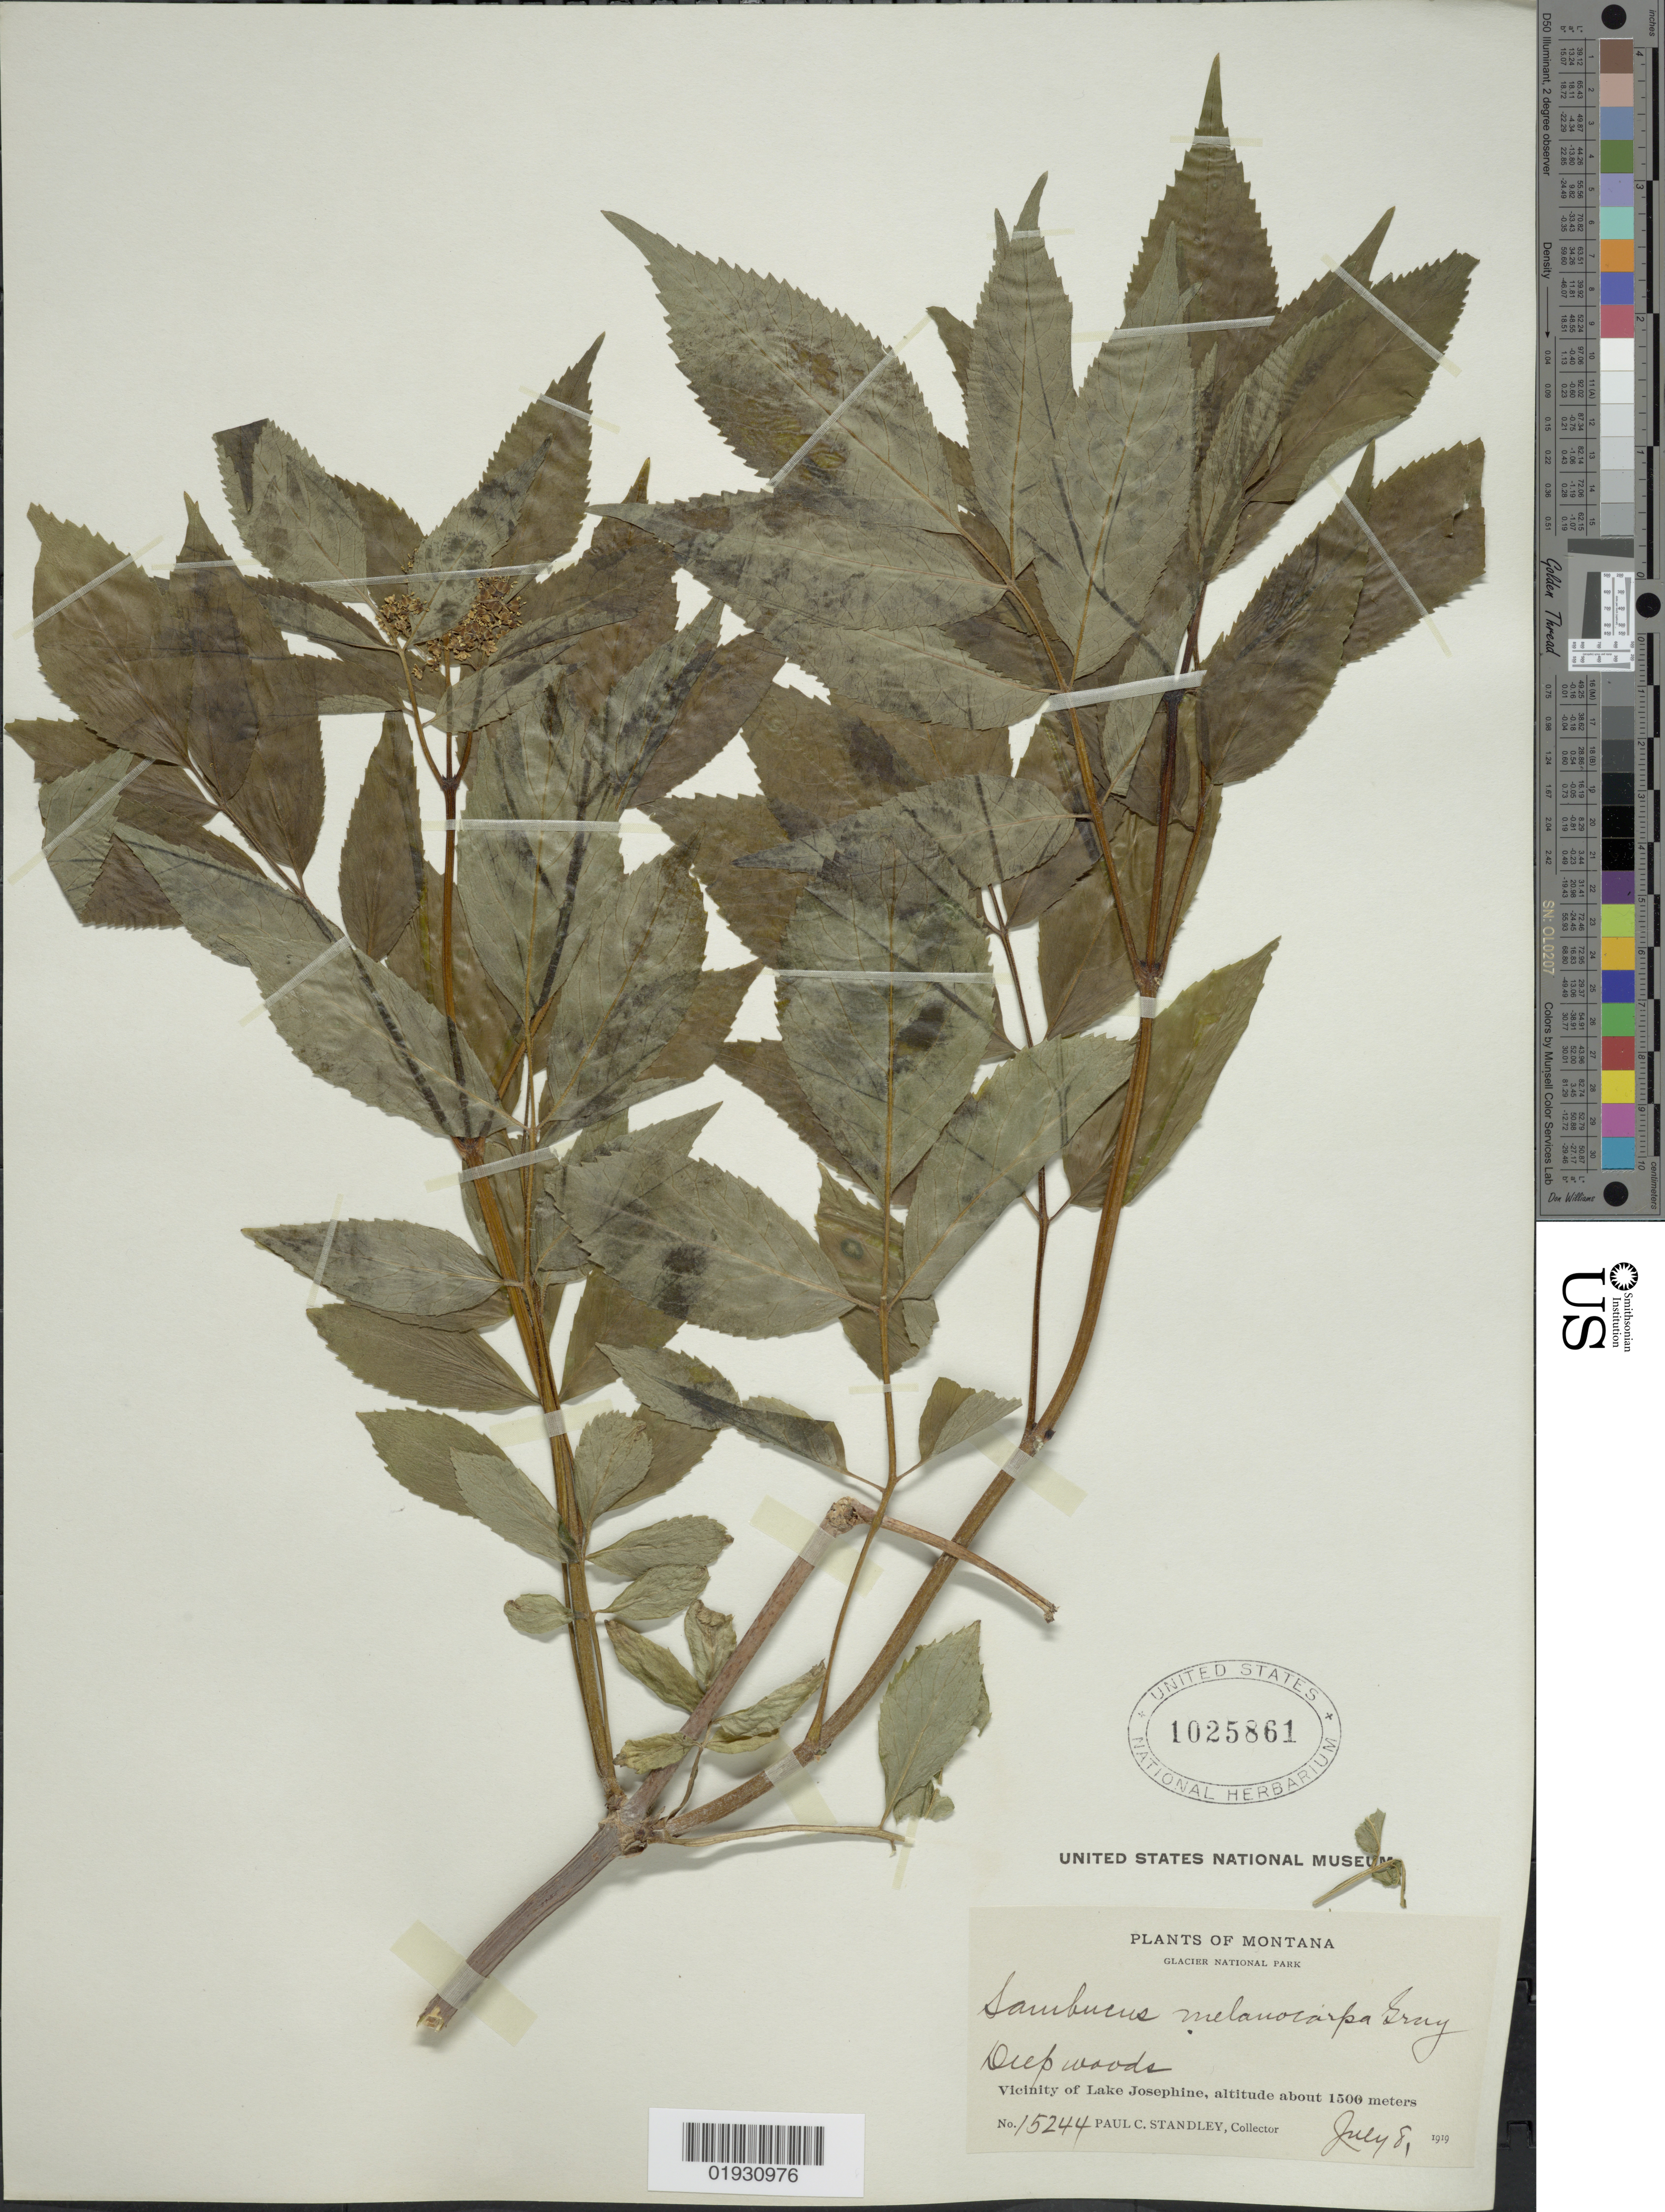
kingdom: Plantae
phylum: Tracheophyta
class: Magnoliopsida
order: Dipsacales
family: Viburnaceae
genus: Sambucus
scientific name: Sambucus melanocarpa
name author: A. Gray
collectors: P. C. Standley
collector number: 15244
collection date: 1919-07-08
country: United States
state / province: Montana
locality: Glacier National Park. Vicinity of Lake Josephine.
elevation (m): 1500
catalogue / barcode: US 1025861